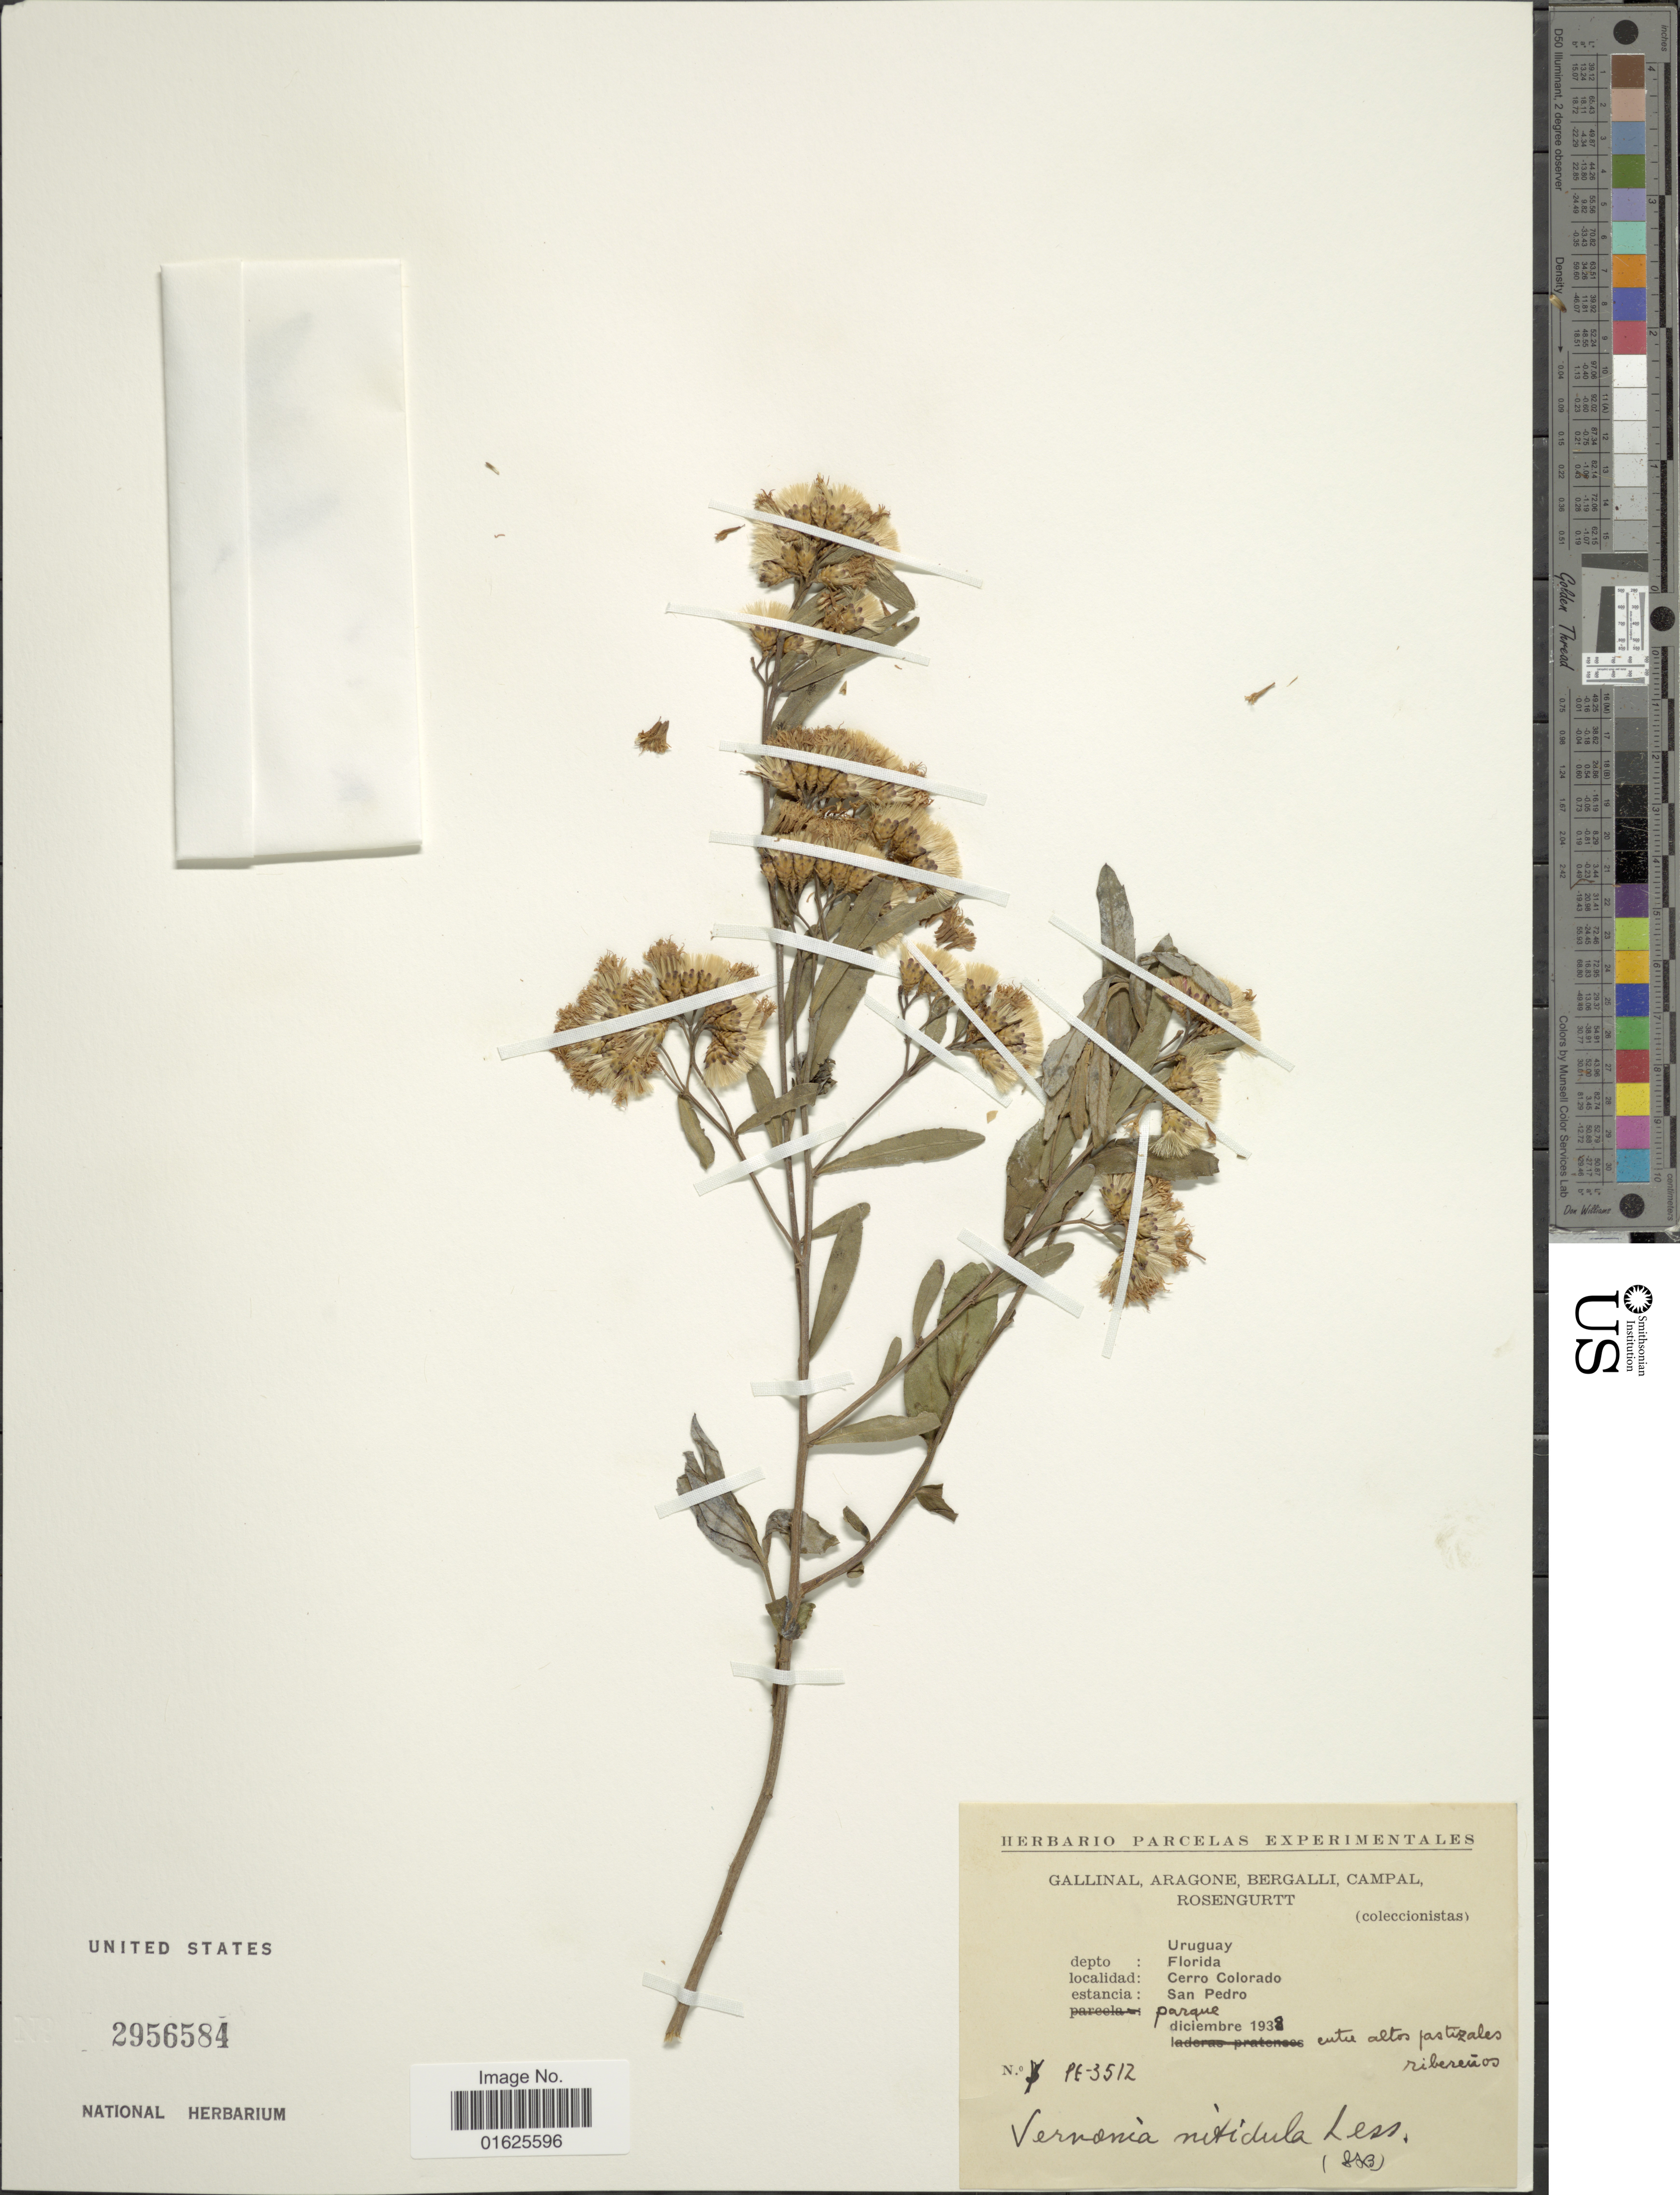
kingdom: Plantae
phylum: Tracheophyta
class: Magnoliopsida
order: Asterales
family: Asteraceae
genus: Vernonanthura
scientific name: Vernonanthura nitidula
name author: (Less.) H. Rob.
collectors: -. Gallinal, -- Aragone, -. Bergali, -- Campal & Rosengurtt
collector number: PE-3512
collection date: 1938-12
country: Uruguay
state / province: Florida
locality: Deptto: Florida, Cerro Colorado, San Pedro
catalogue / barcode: US 2956584